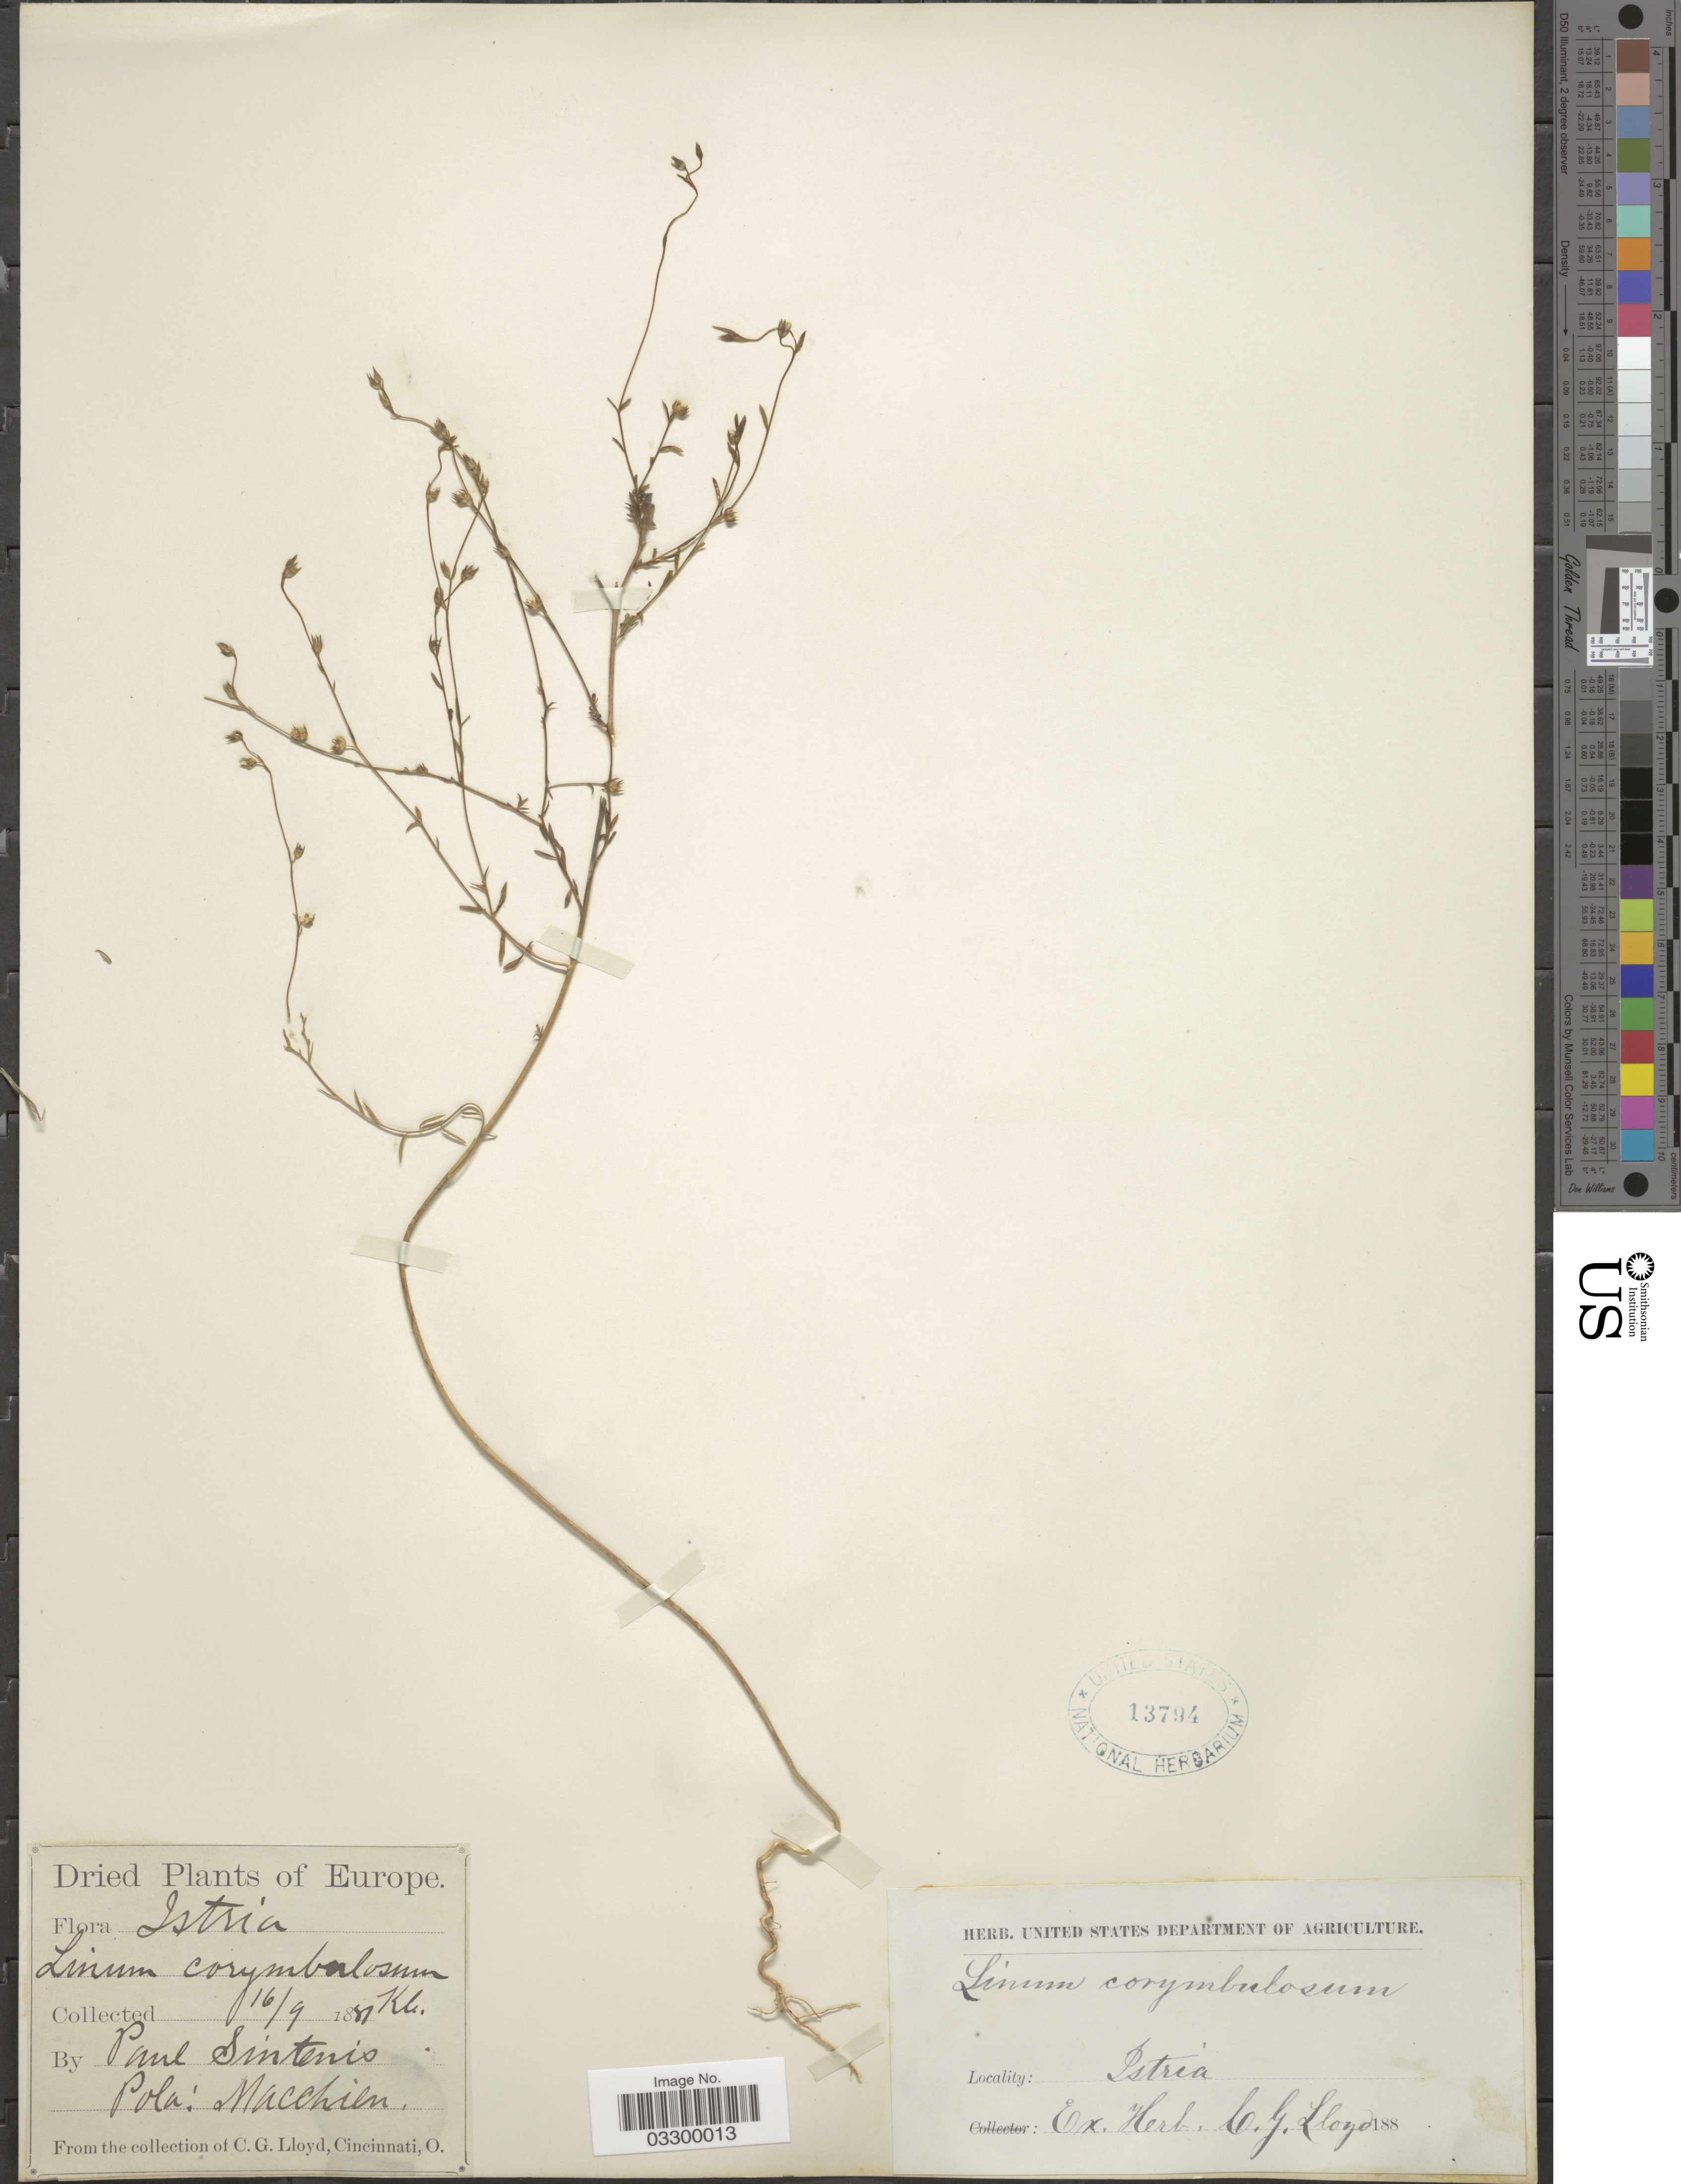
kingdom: Plantae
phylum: Tracheophyta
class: Magnoliopsida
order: Malpighiales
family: Linaceae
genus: Linum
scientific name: Linum corymbulosum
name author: Rchb.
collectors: P. Sintenis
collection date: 1881-09-16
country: Croatia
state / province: Istria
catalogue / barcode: US 13794